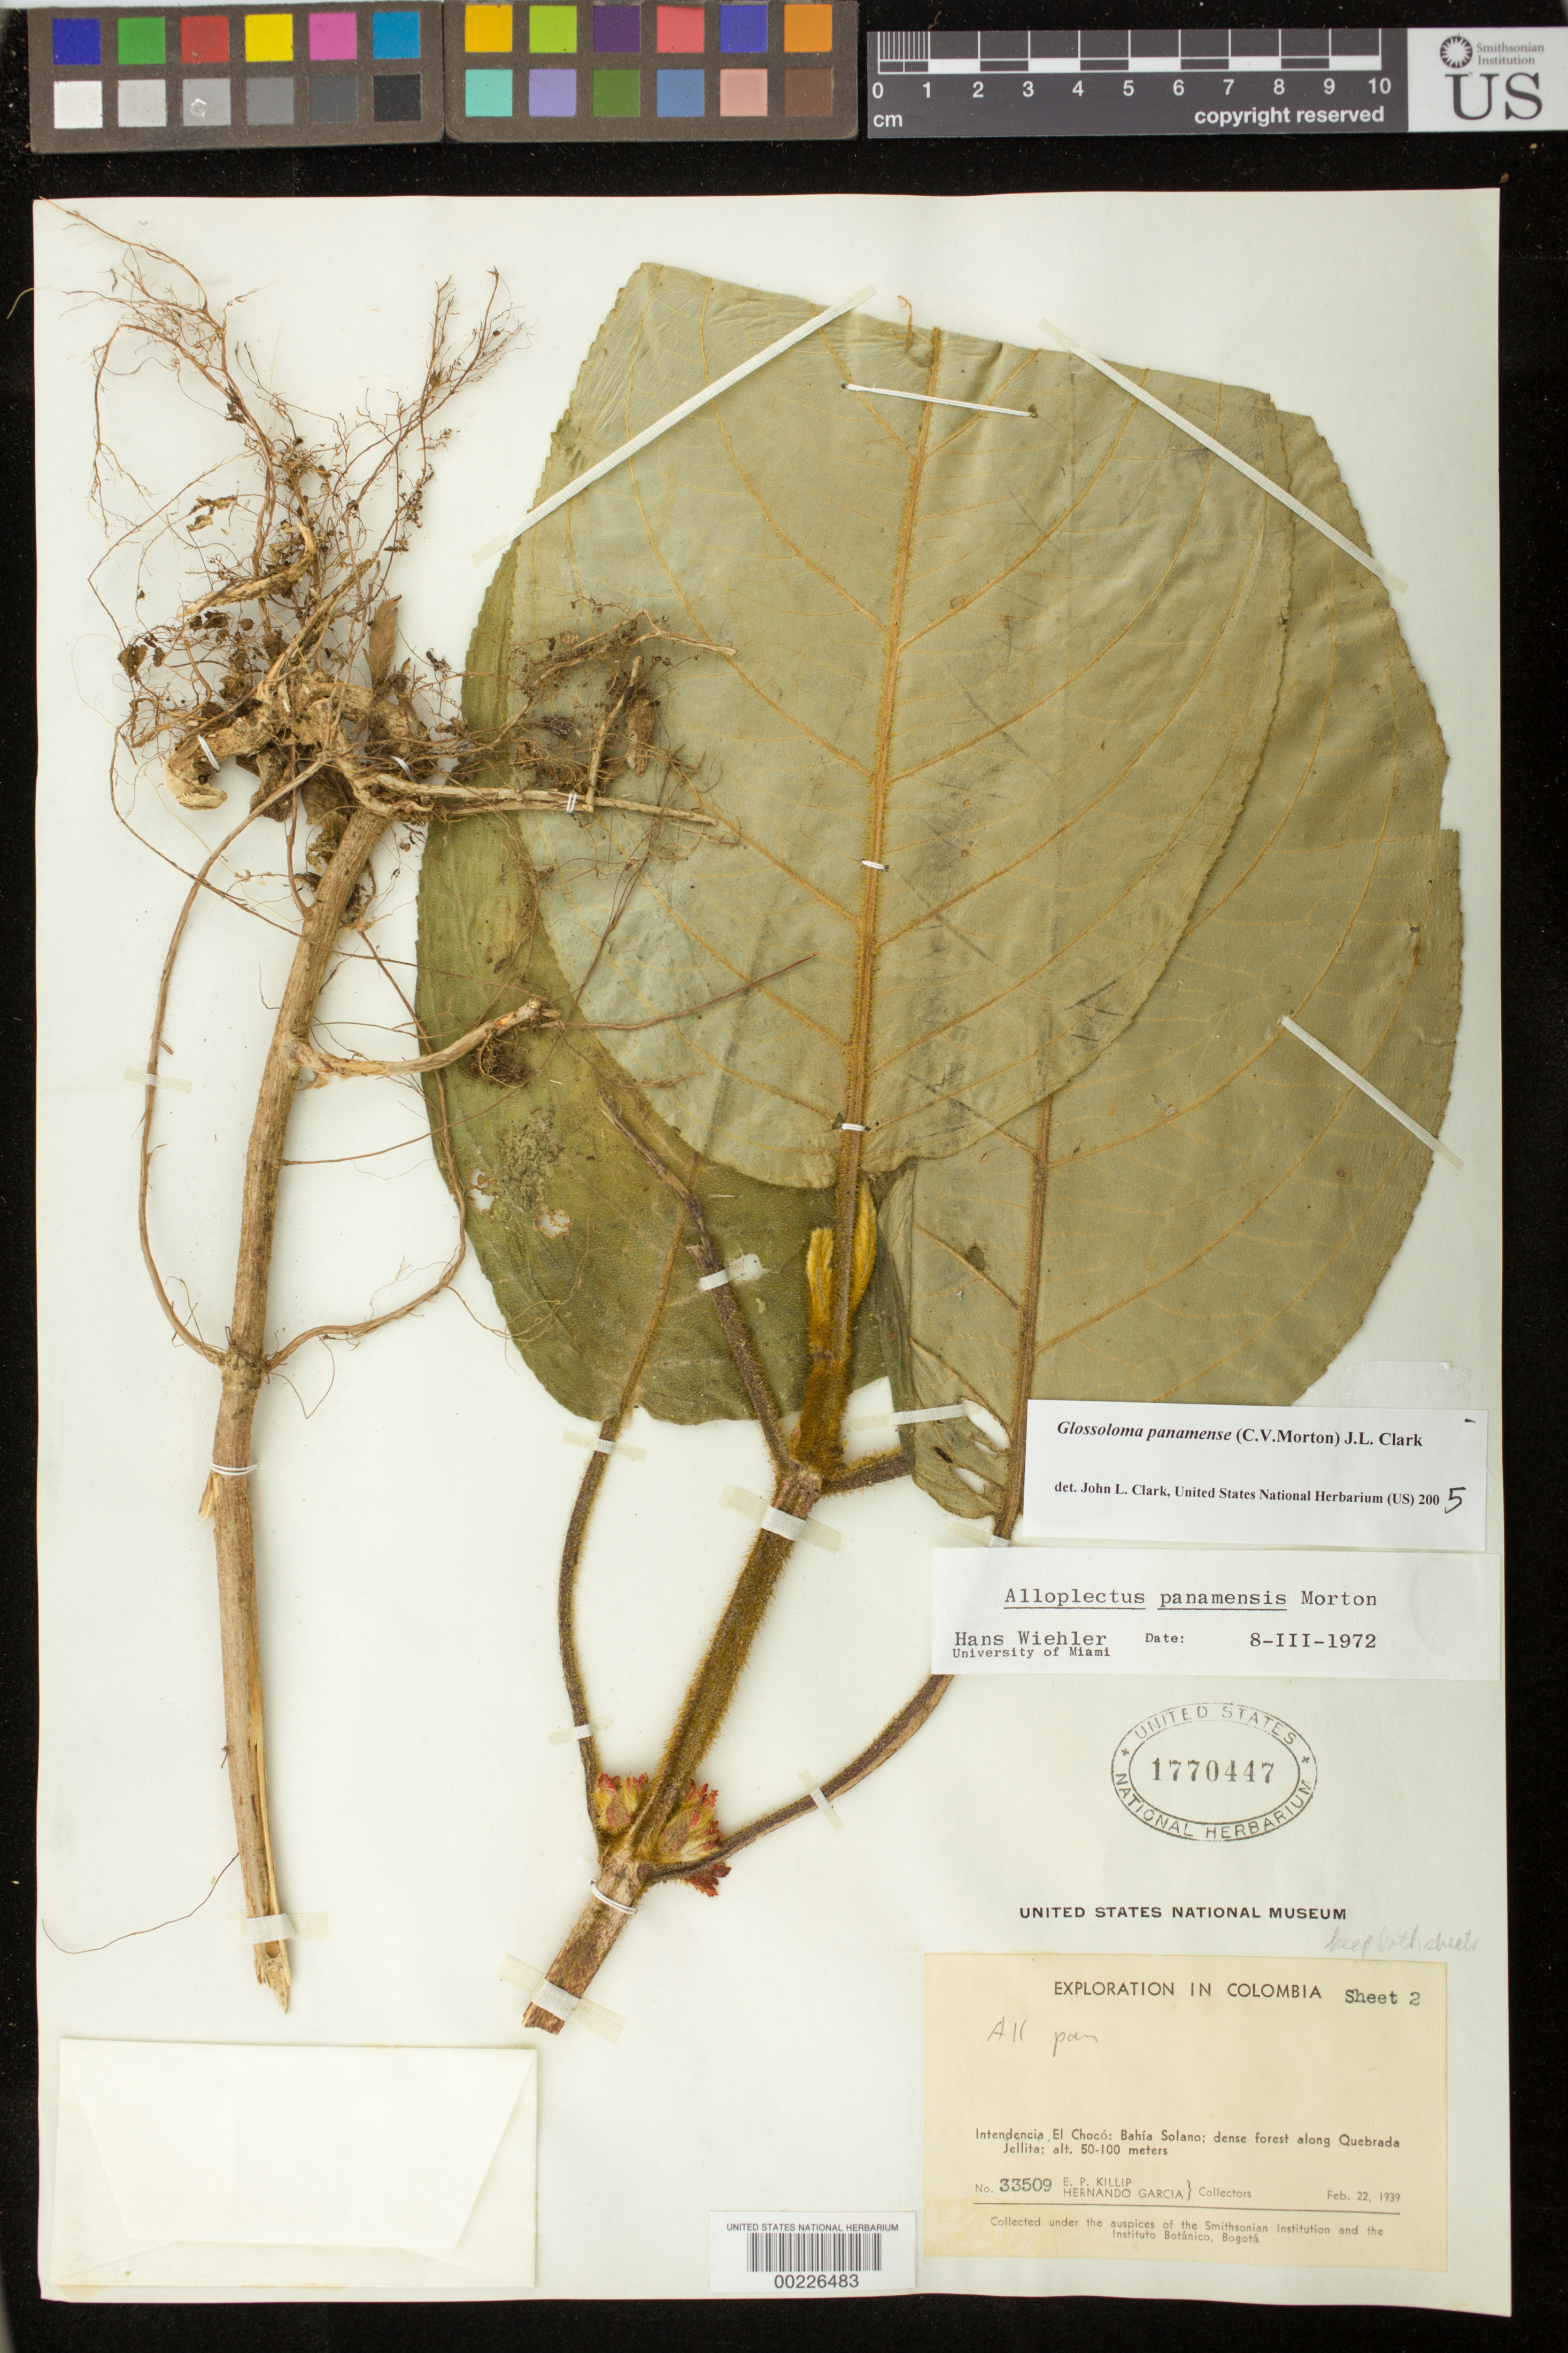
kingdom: Plantae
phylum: Tracheophyta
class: Magnoliopsida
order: Lamiales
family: Gesneriaceae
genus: Glossoloma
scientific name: Glossoloma panamense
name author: (C.V. Morton) J.L. Clark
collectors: E. P. Killip & H. Garcia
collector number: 33509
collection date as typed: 22 Feb 1939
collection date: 1939-02-22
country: Colombia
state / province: Chocó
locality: Bahia Solano along Quebrada Jellita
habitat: Dense forest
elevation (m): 50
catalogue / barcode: US 1770447